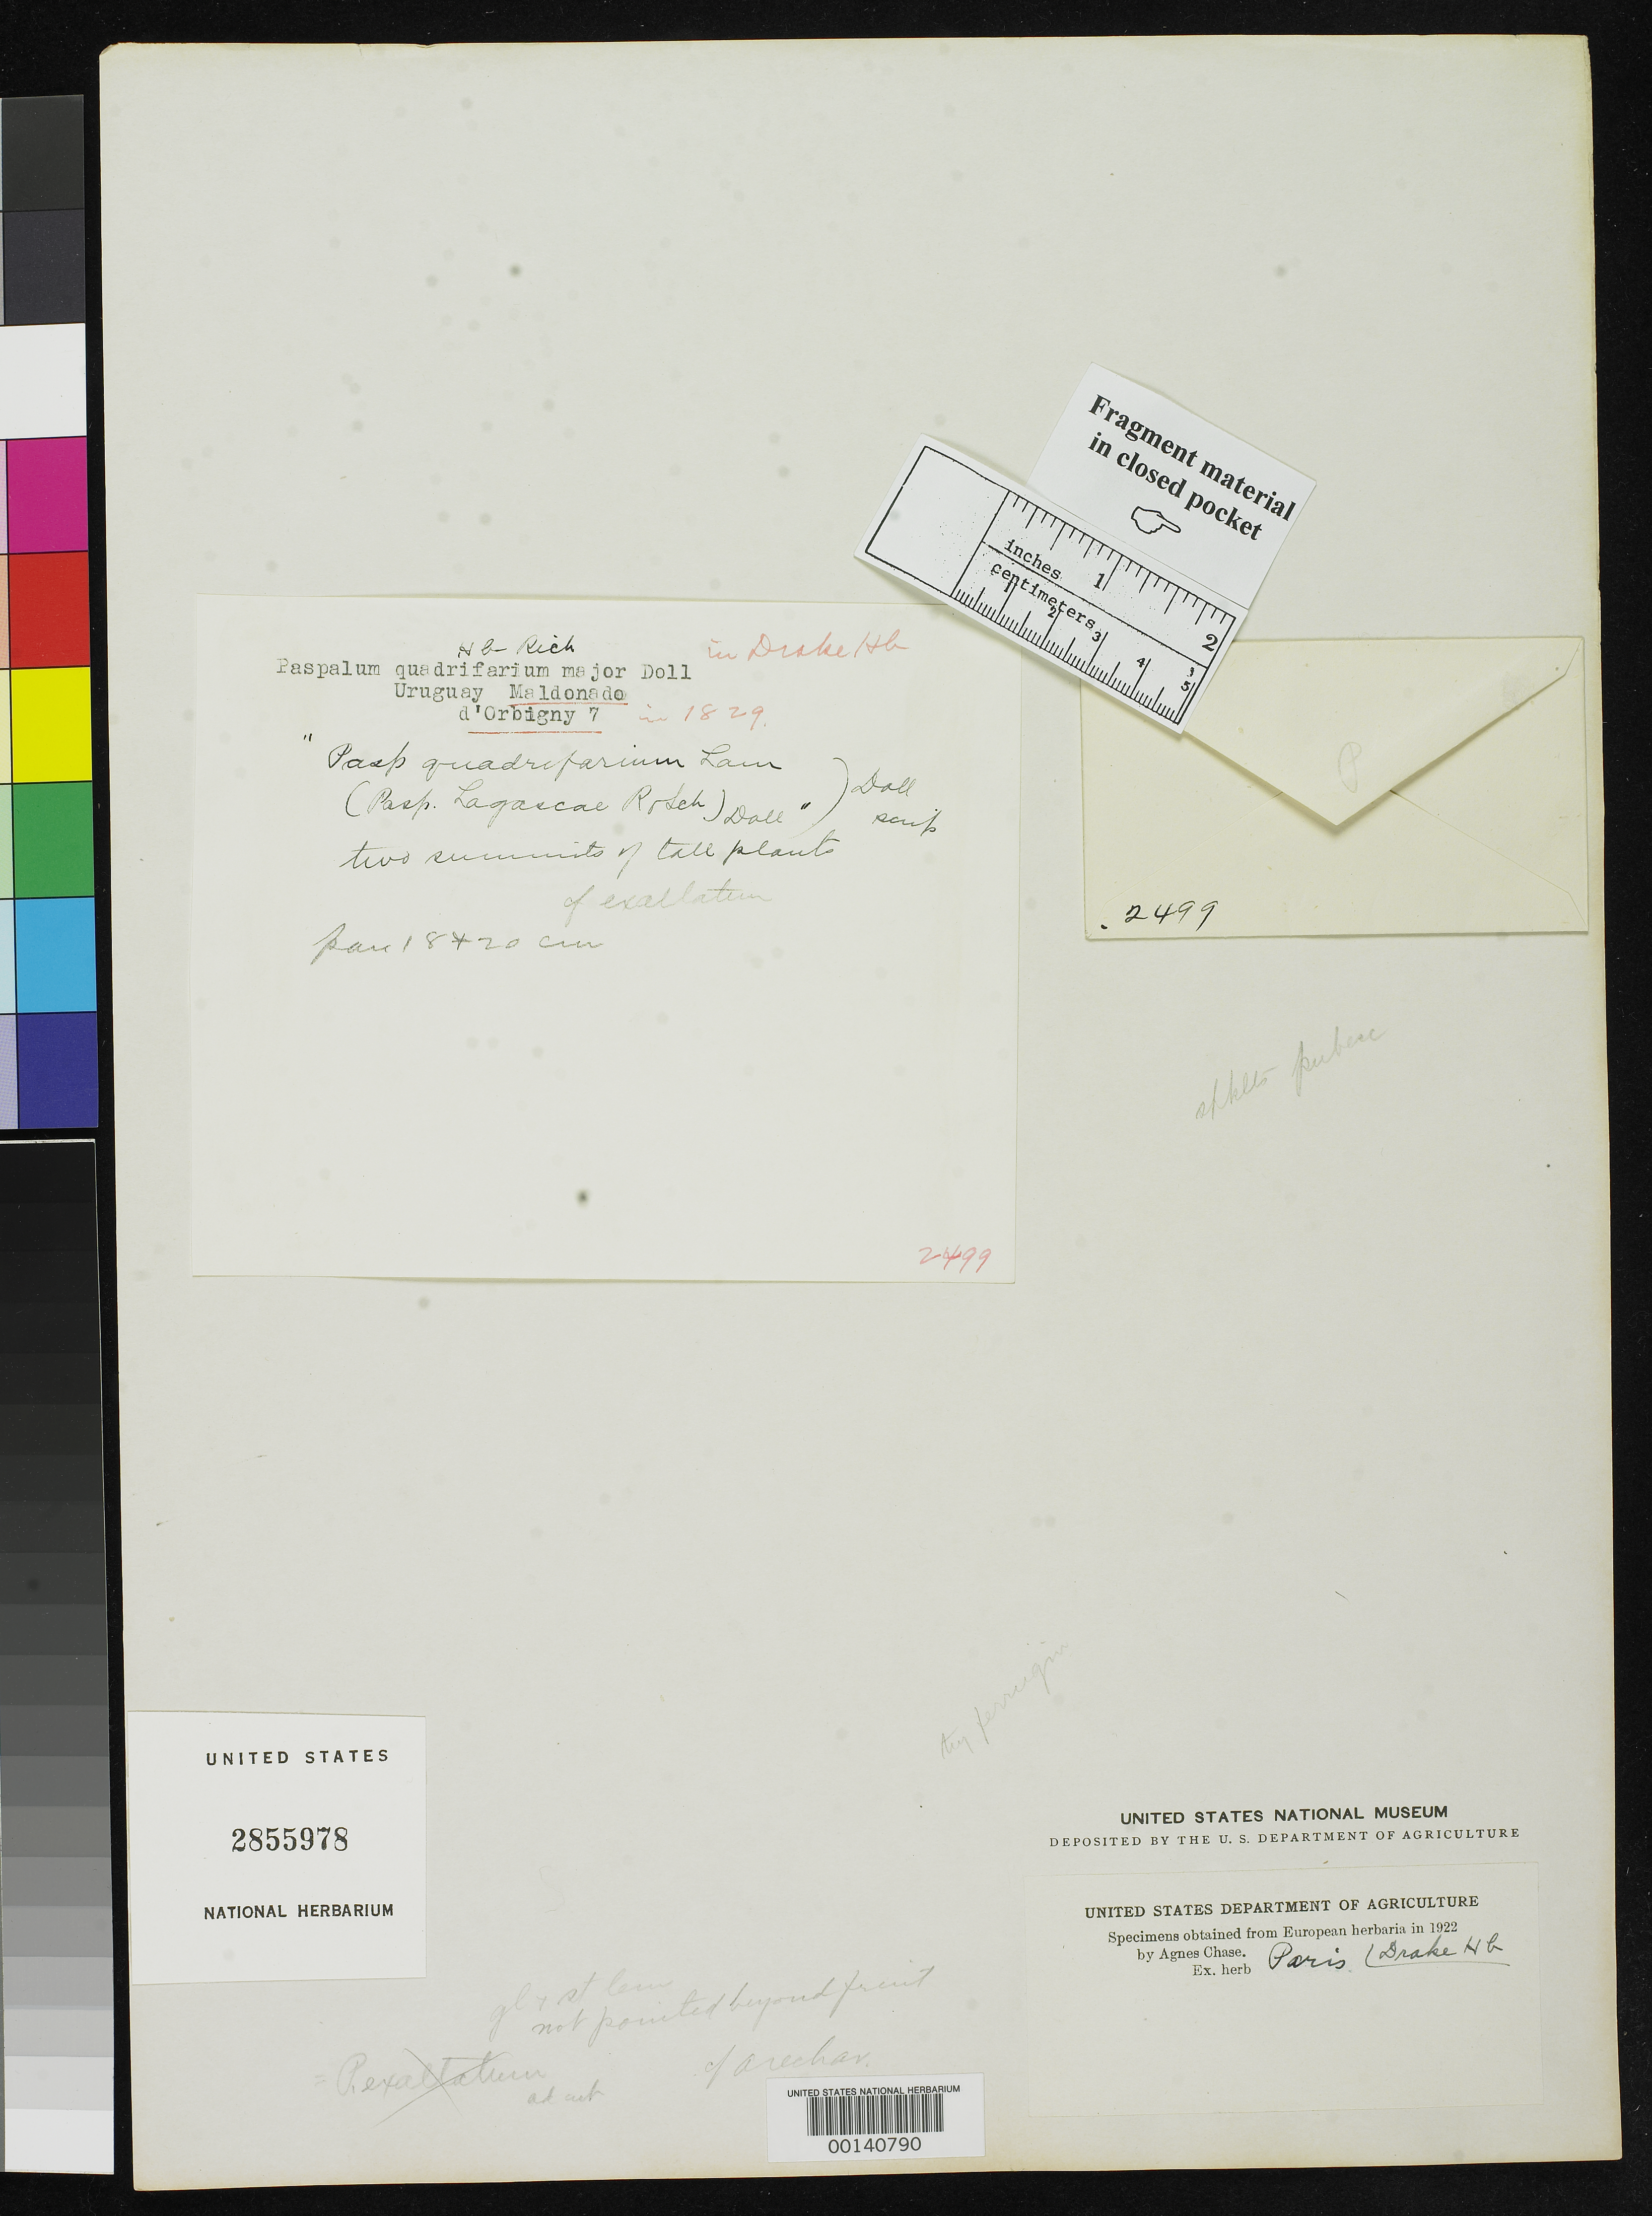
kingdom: Plantae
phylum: Tracheophyta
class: Liliopsida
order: Poales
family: Poaceae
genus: Paspalum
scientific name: Paspalum quadrifarium var. major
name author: Döll in Mart.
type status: Type Fragment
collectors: A. D'Orbigny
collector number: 7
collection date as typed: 1829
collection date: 1829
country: Uruguay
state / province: Maldonado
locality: Near Maldonado.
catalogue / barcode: US 2855978